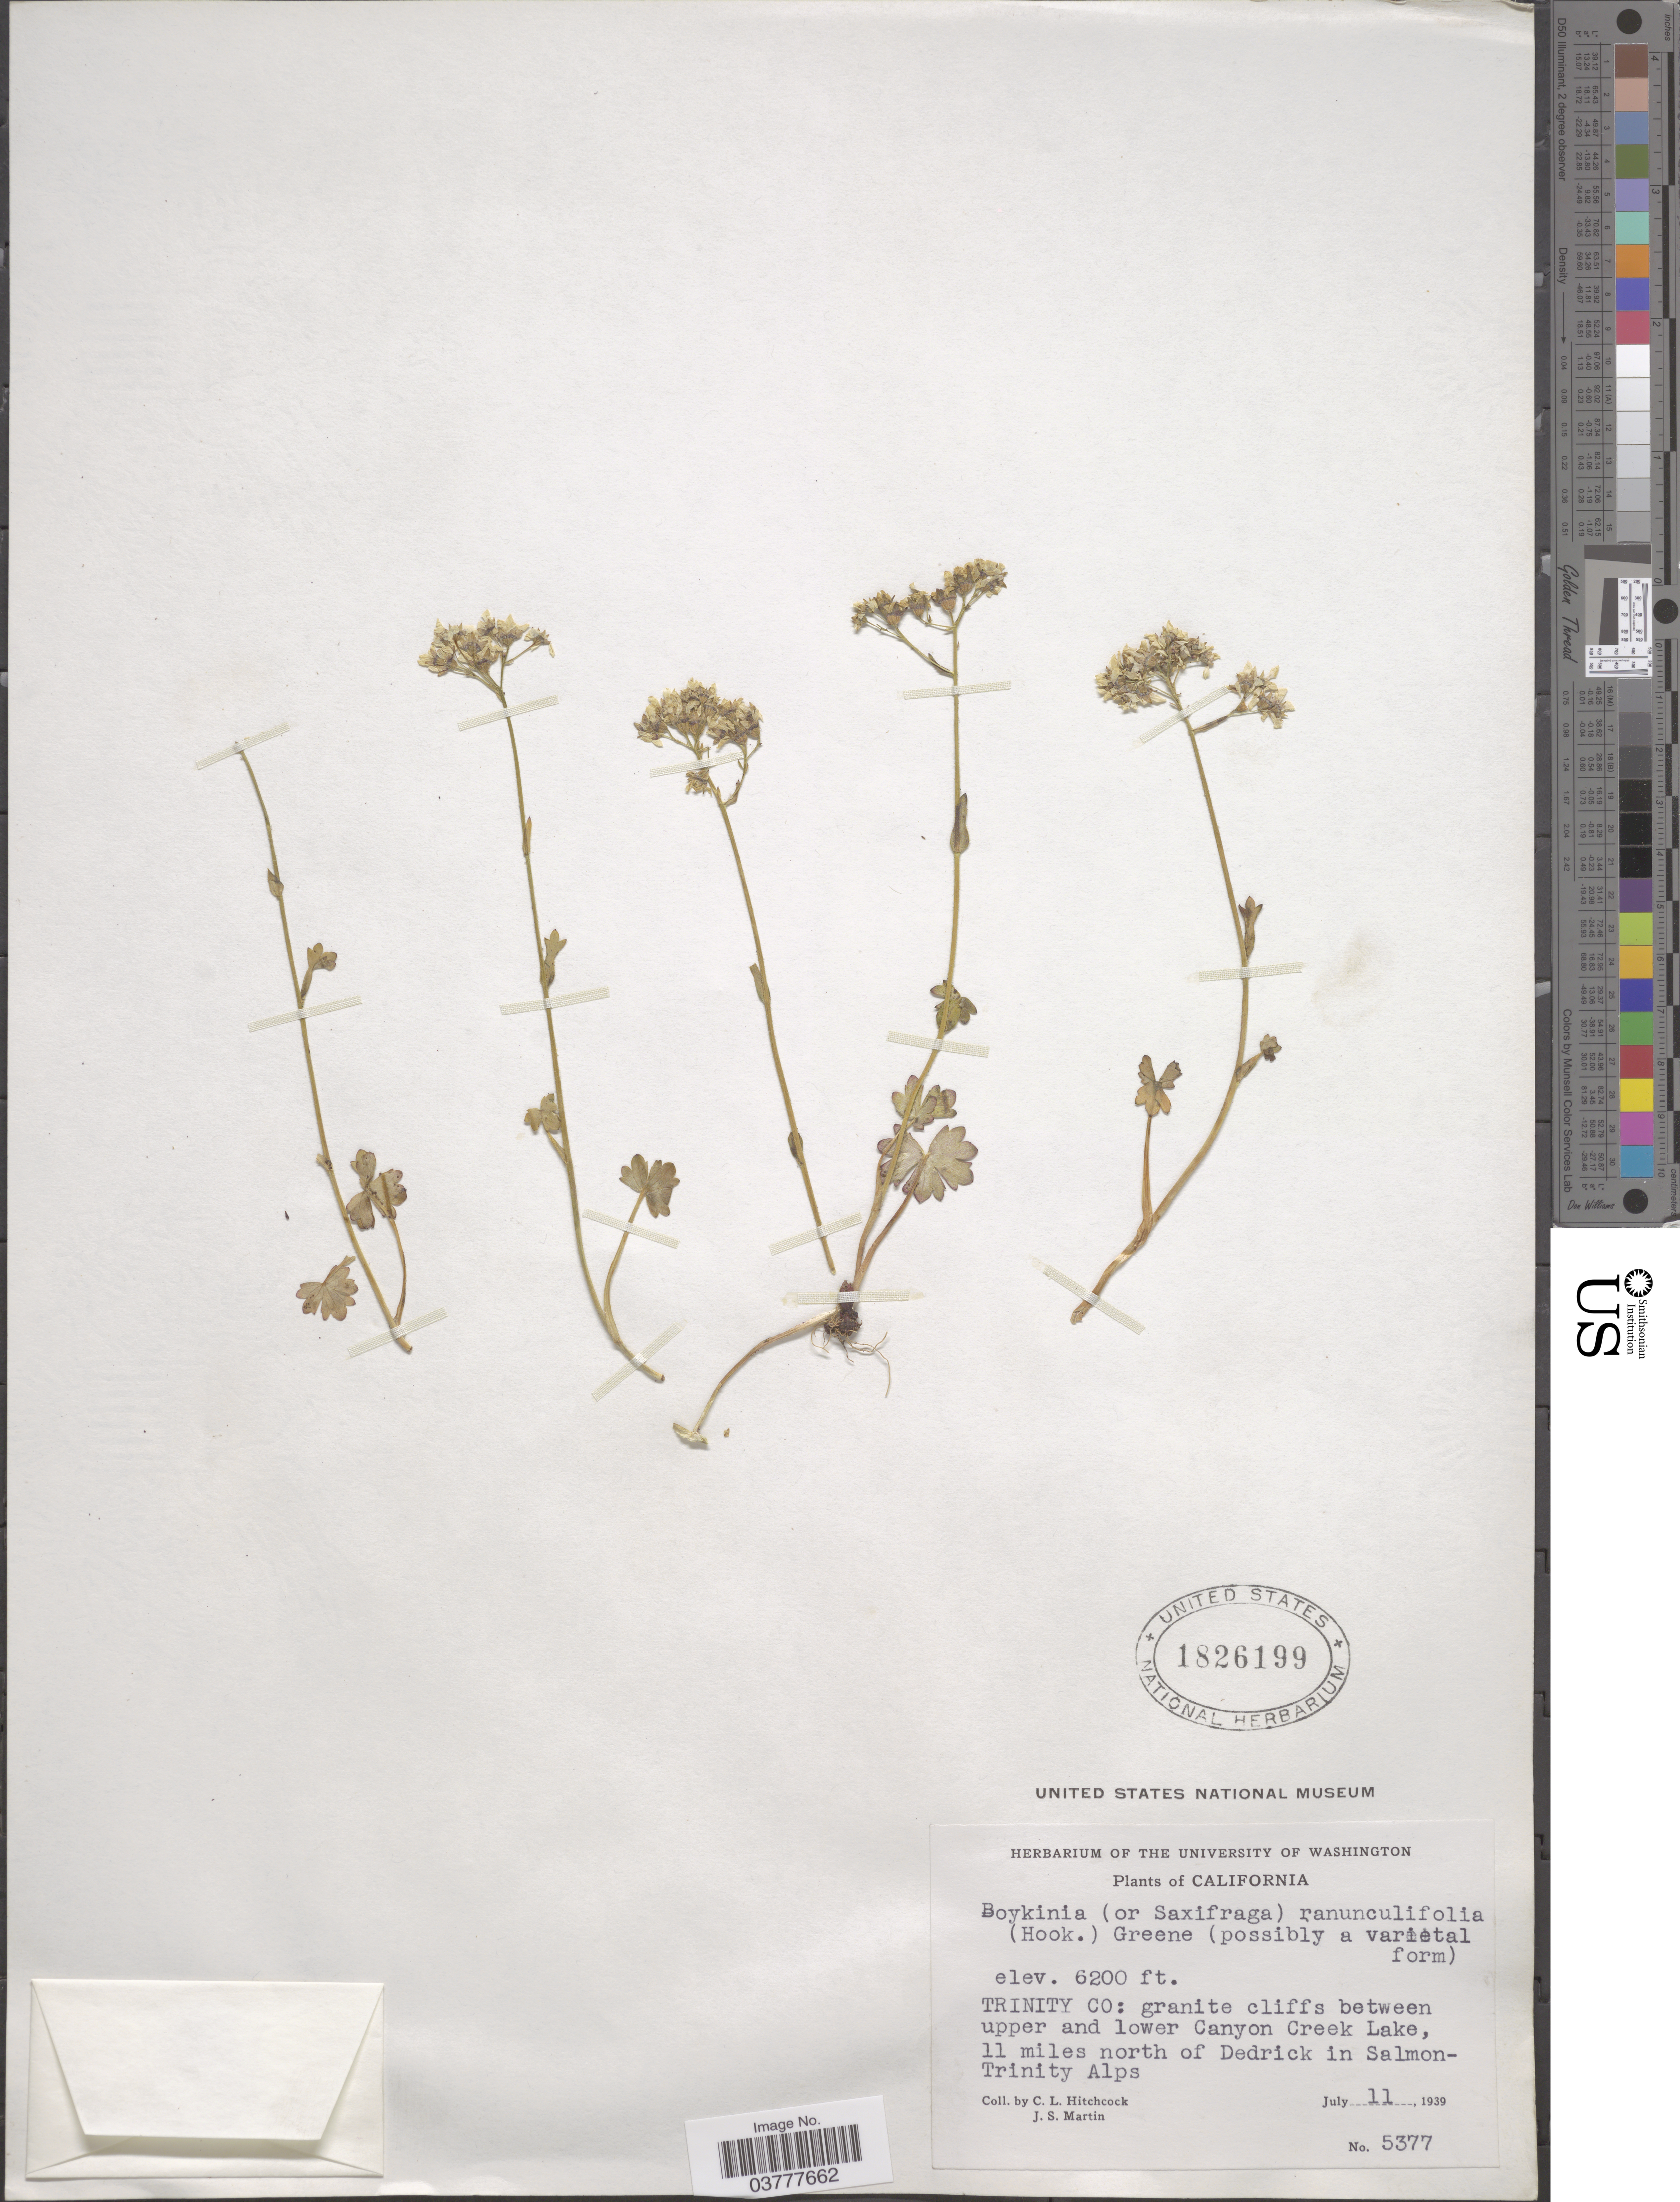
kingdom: Plantae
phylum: Tracheophyta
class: Magnoliopsida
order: Saxifragales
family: Saxifragaceae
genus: Hemieva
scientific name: Hemieva ranunculifolia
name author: (Hook.) Raf.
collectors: C. L. Hitchcock & J. S. Martin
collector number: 5377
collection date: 1939-07-11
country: United States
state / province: California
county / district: Trinity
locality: Trinity Co: granite cliffs between upper and lower Canyon Creek Lake, 11 miles north of Dedrick in Salmon-Trinity Alps.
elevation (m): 1890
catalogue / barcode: US 1826199